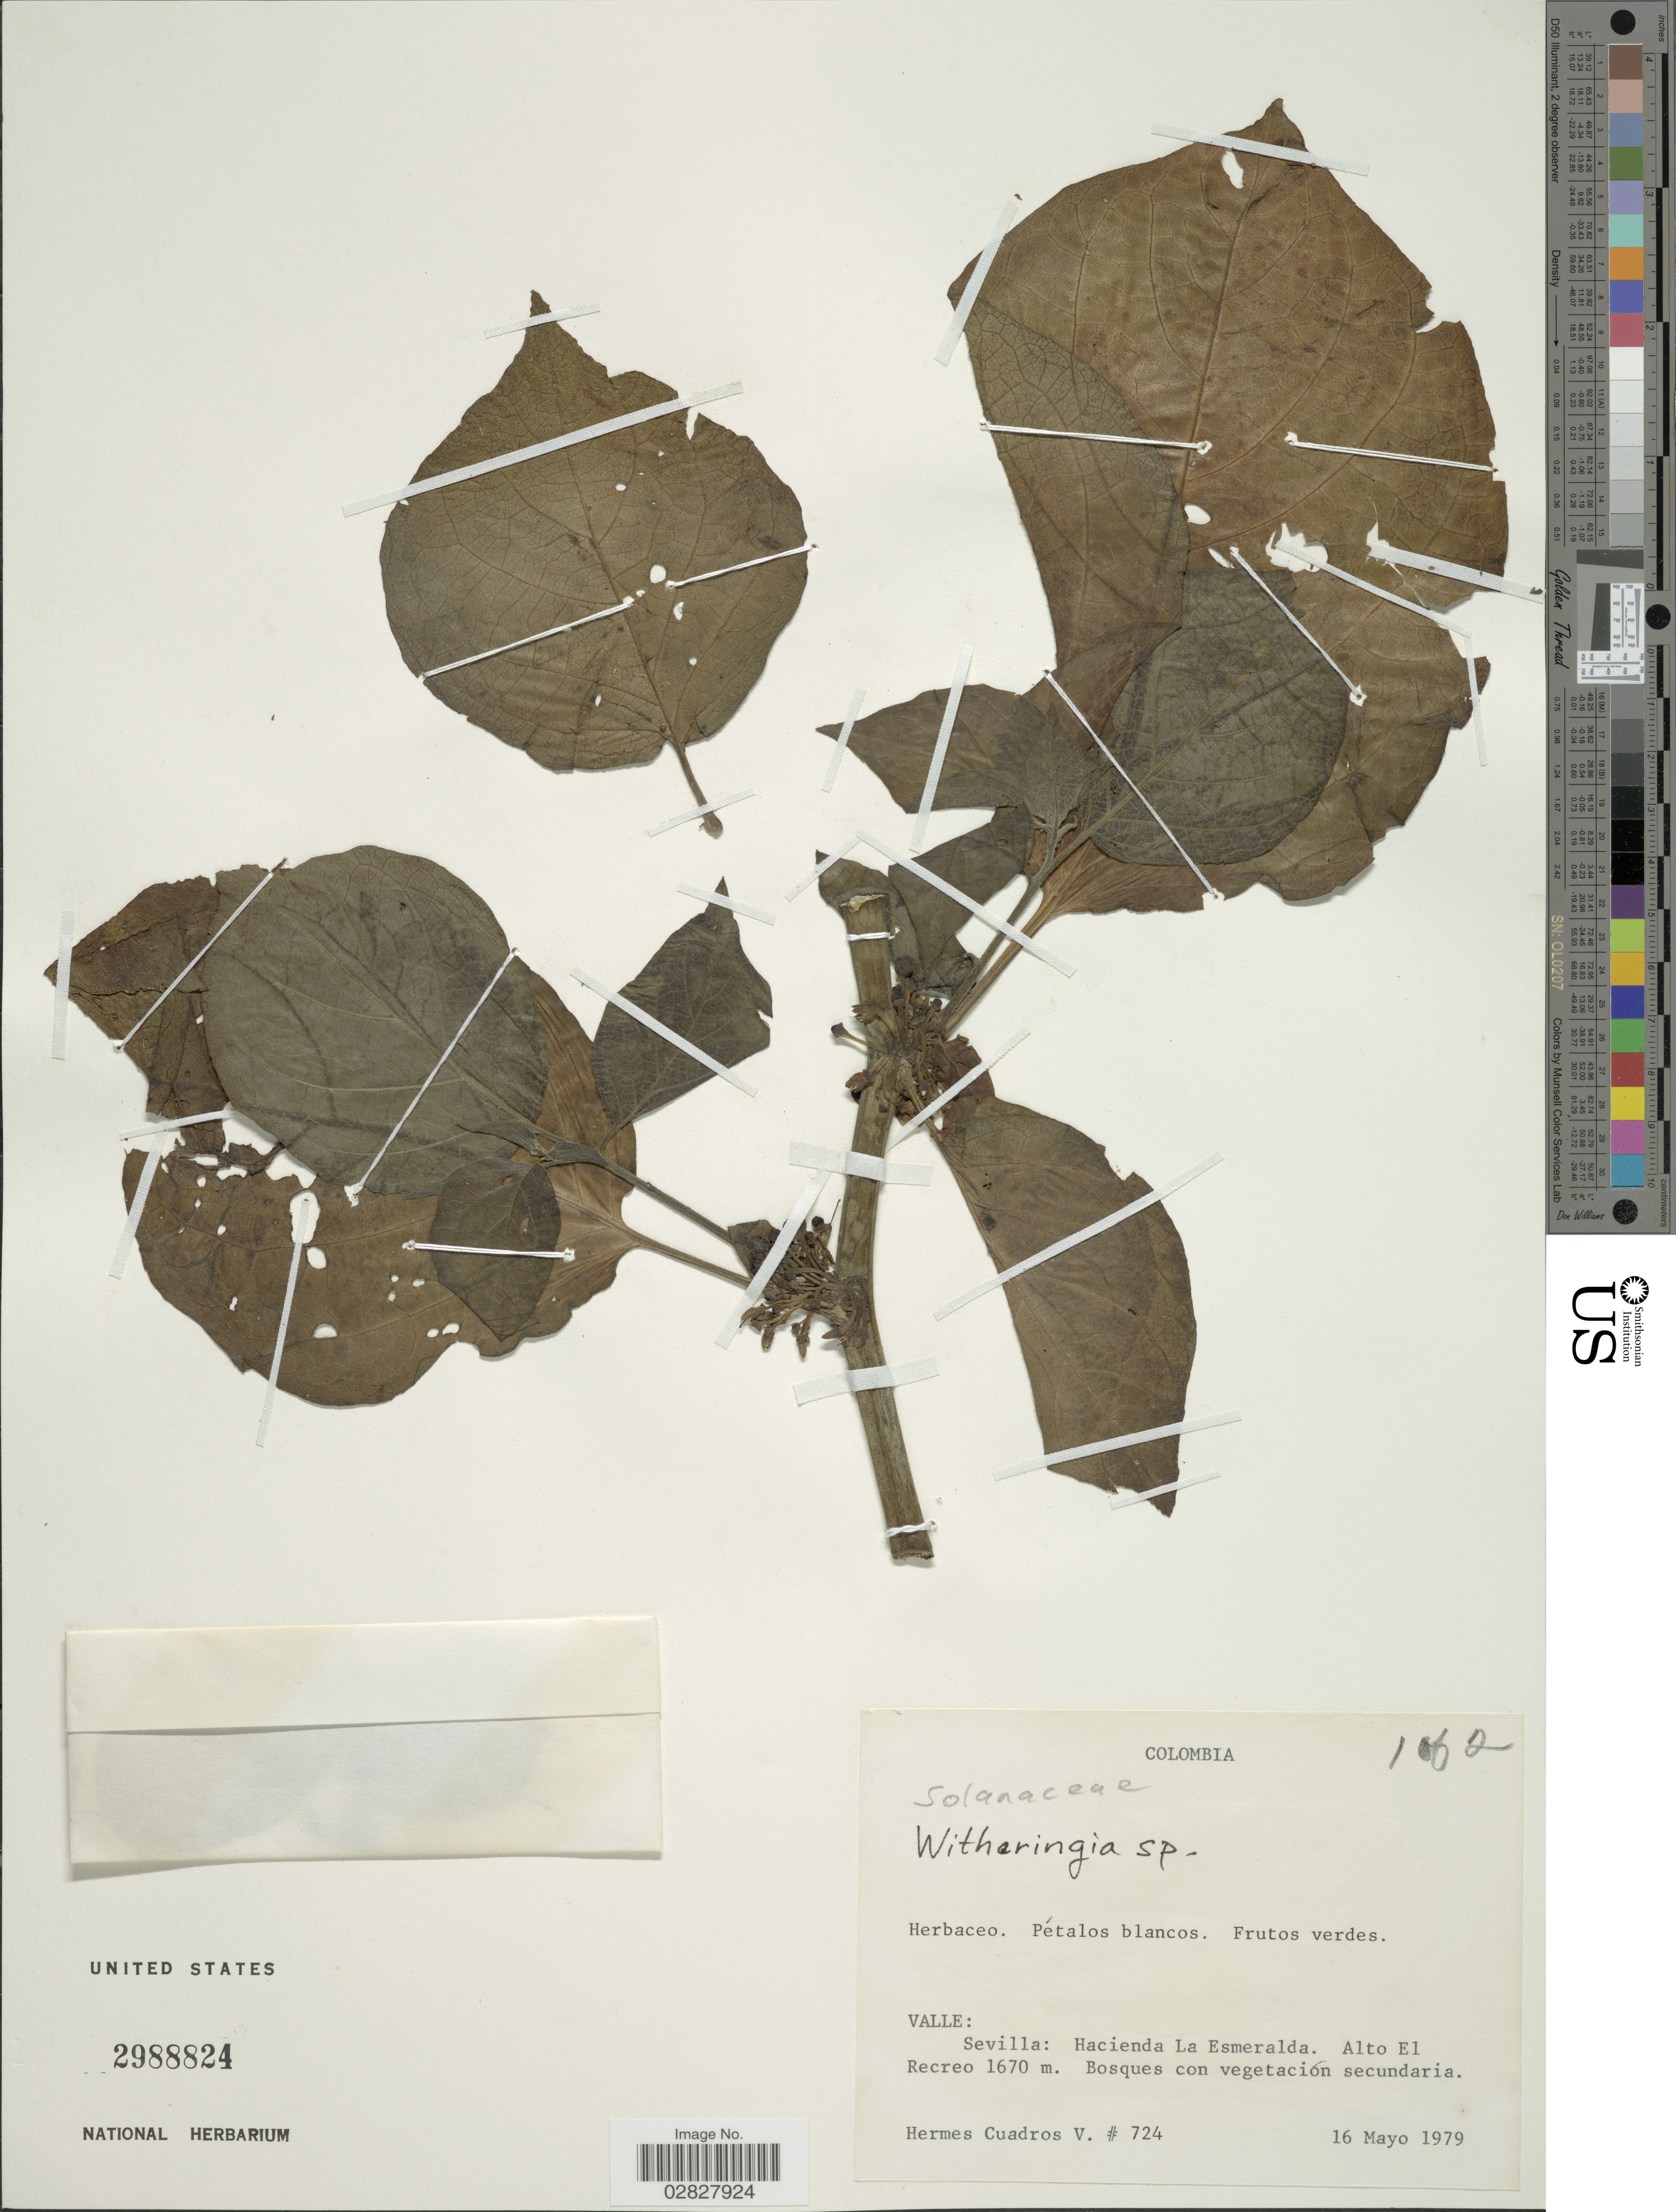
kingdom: Plantae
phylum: Tracheophyta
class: Magnoliopsida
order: Solanales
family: Solanaceae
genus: Witheringia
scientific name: Witheringia sp.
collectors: H. Cuadros V.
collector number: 724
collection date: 1979-05-16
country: Colombia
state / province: Valle del Cauca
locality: Valle: Sevilla: Hacienda La Esmeralda, Alto El Recreo.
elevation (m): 1670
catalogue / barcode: US 2988824